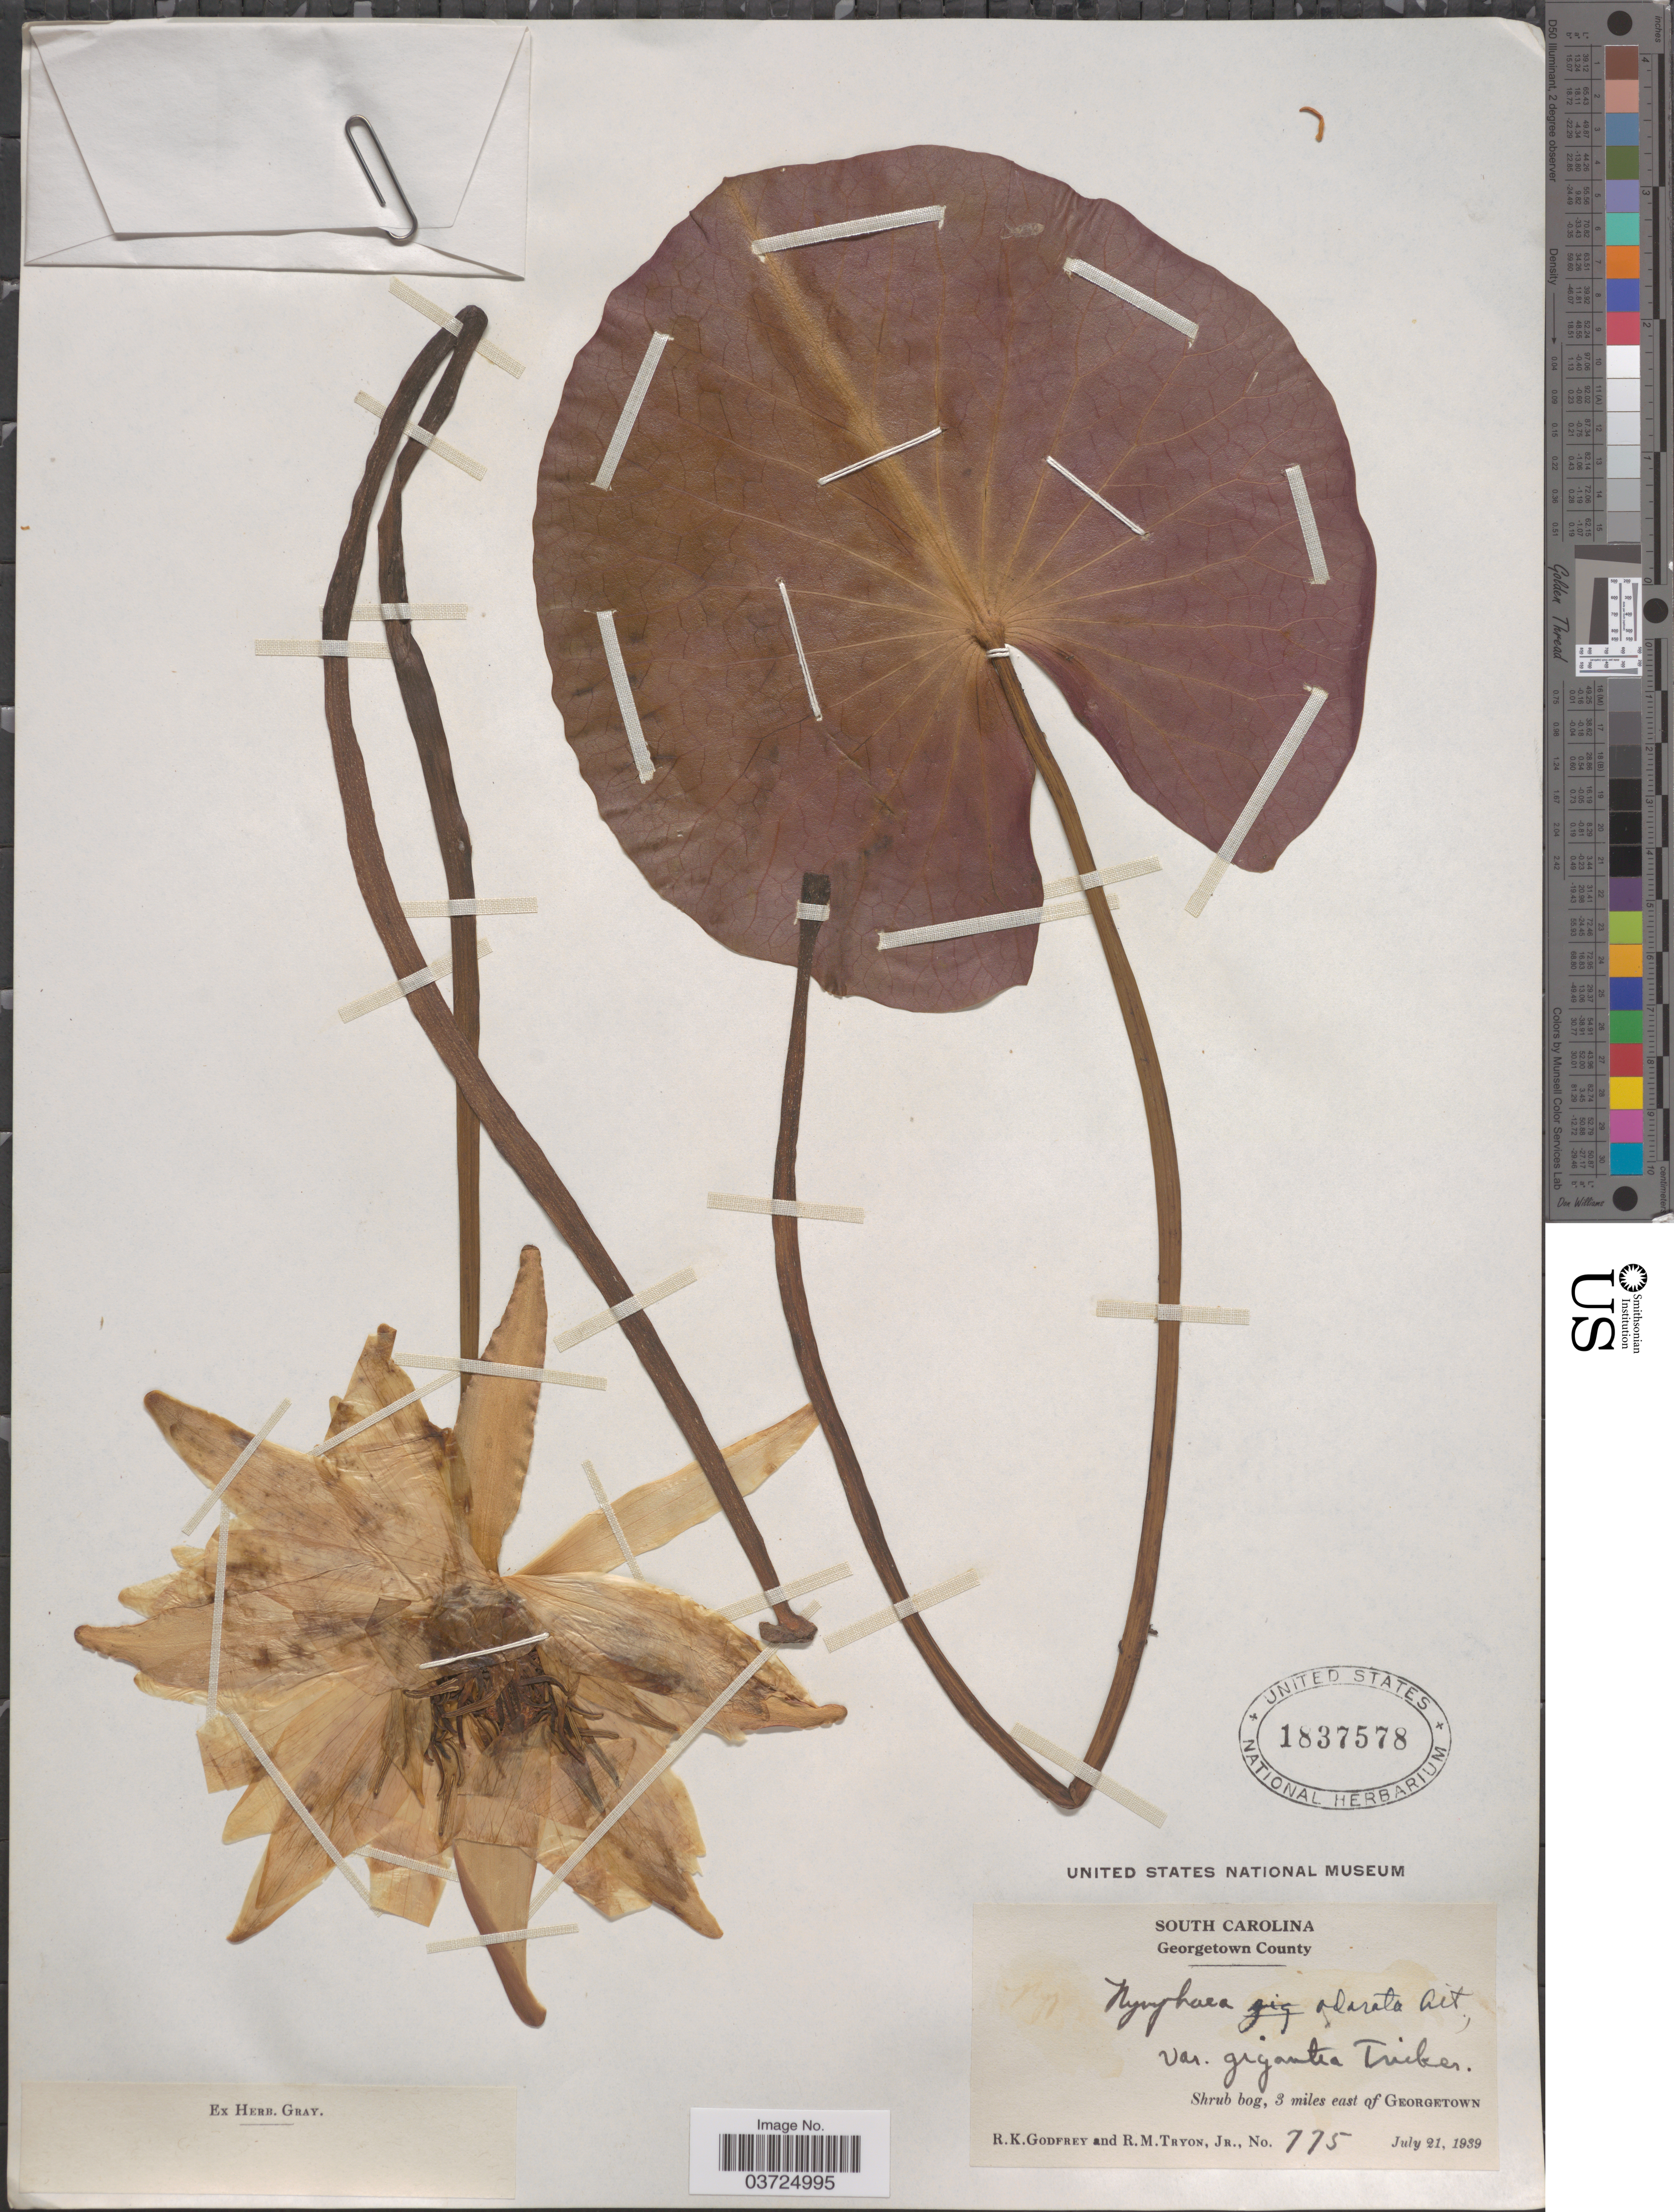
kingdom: Plantae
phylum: Tracheophyta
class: Magnoliopsida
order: Nymphaeales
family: Nymphaeaceae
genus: Nymphaea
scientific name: Nymphaea odorata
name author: Aiton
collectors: R. K. Godfrey & R. Tryon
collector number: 775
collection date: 1939-07-21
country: United States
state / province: South Carolina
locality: Georgetown County. 3 miles east of Georgetown.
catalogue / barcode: US 1837578